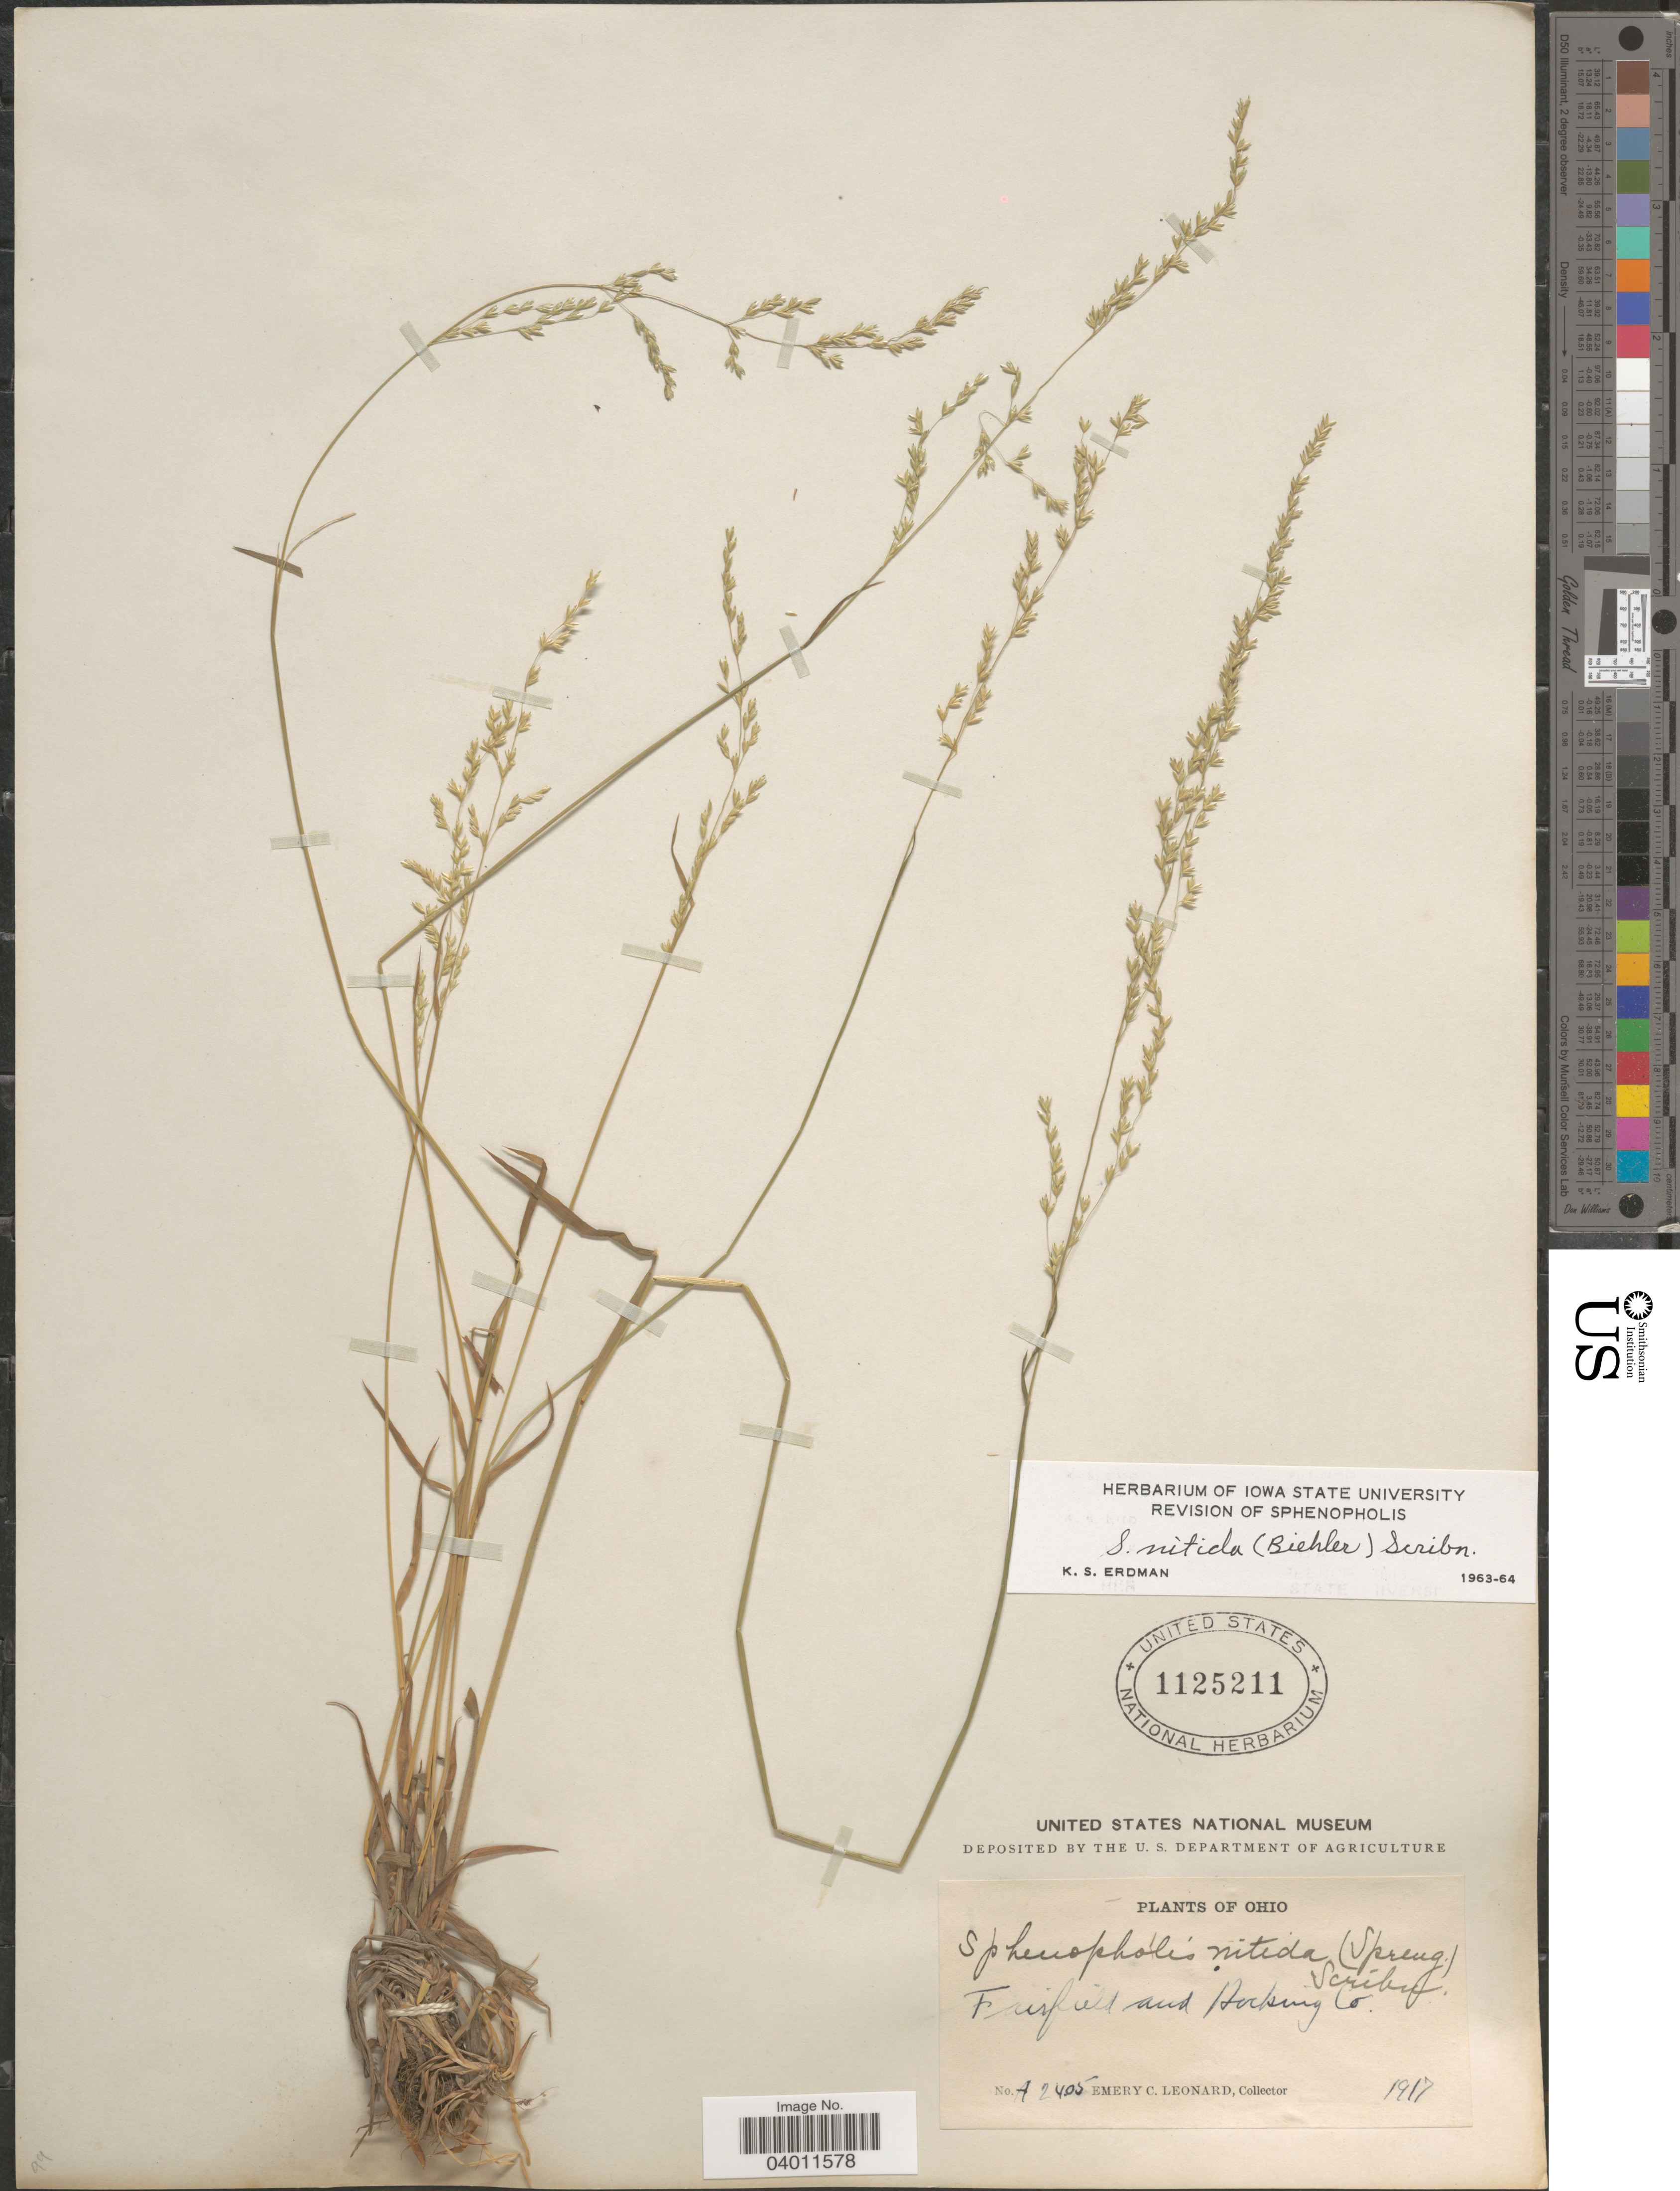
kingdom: Plantae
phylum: Tracheophyta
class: Liliopsida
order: Poales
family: Poaceae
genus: Sphenopholis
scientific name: Sphenopholis nitida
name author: (Biehler) Scribn.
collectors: E. C. Leonard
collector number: A2405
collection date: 1917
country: United States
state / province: Ohio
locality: Fairfield and Hocking Co.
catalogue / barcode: US 1125211